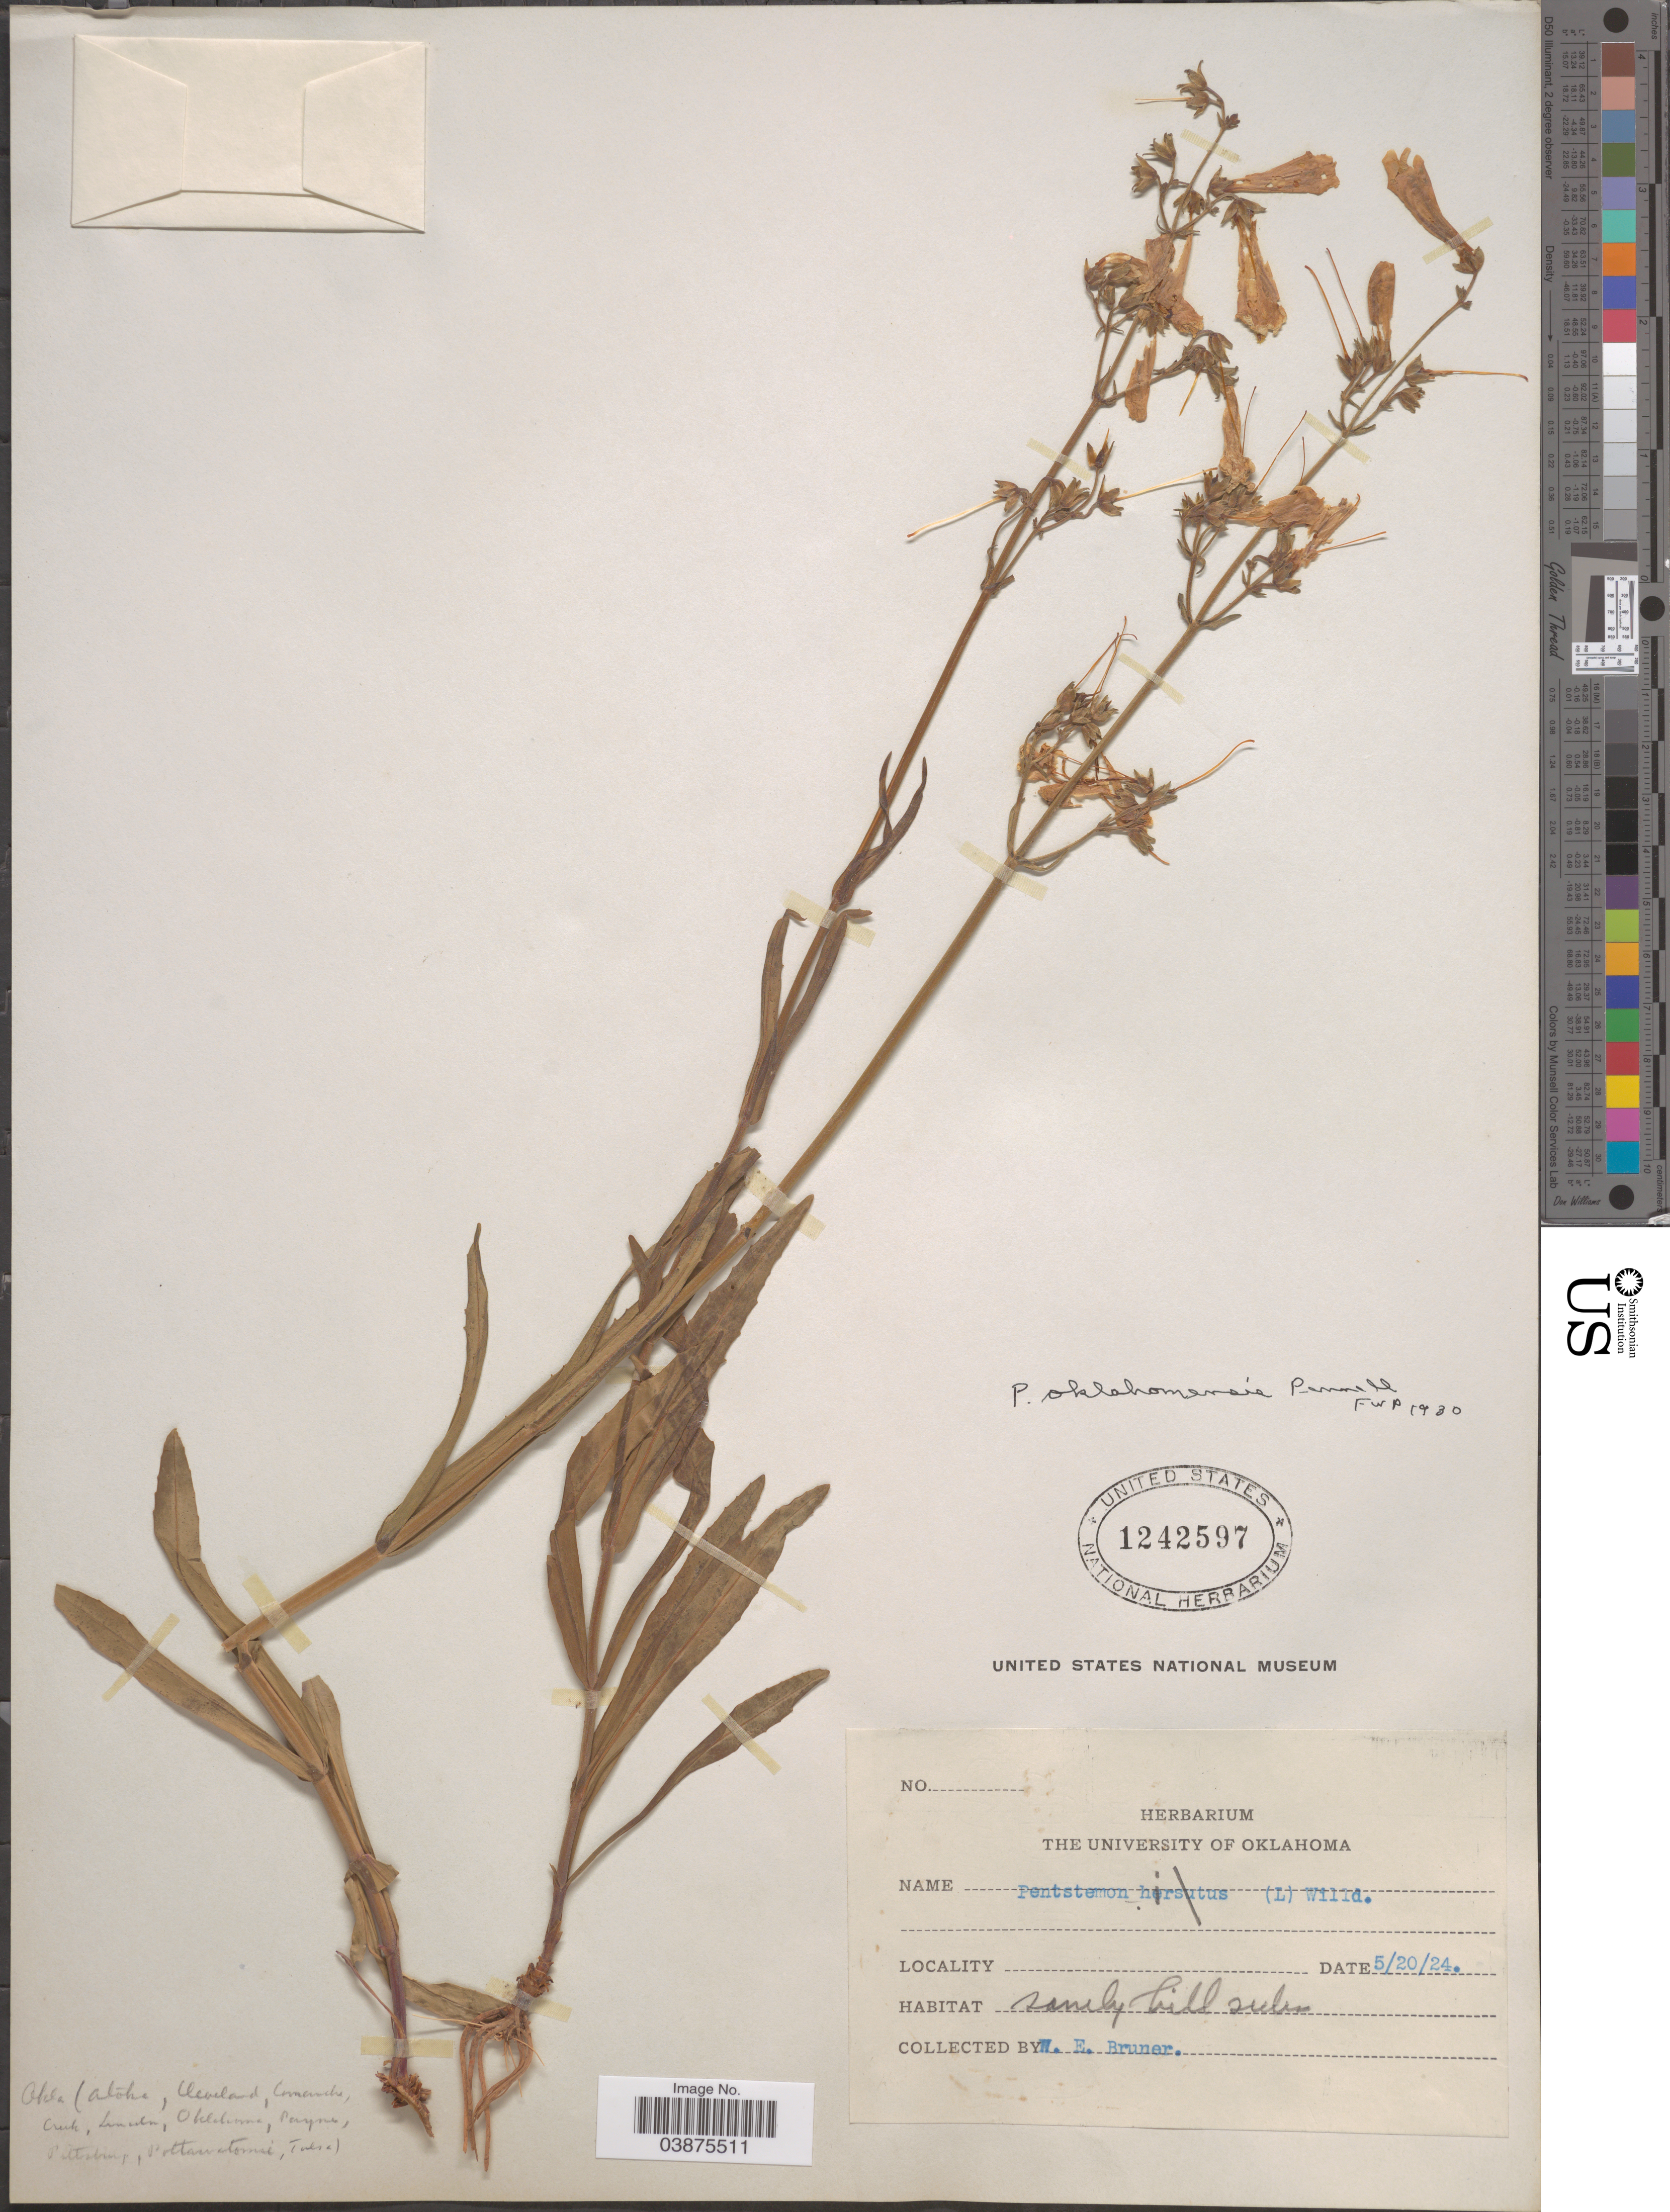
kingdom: Plantae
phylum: Tracheophyta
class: Magnoliopsida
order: Lamiales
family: Plantaginaceae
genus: Penstemon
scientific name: Penstemon gracilis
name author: Nutt.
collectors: W. Bruner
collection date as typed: Transcribed d/m/y: 20/5/24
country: United States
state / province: Oklahoma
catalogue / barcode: US 1242597